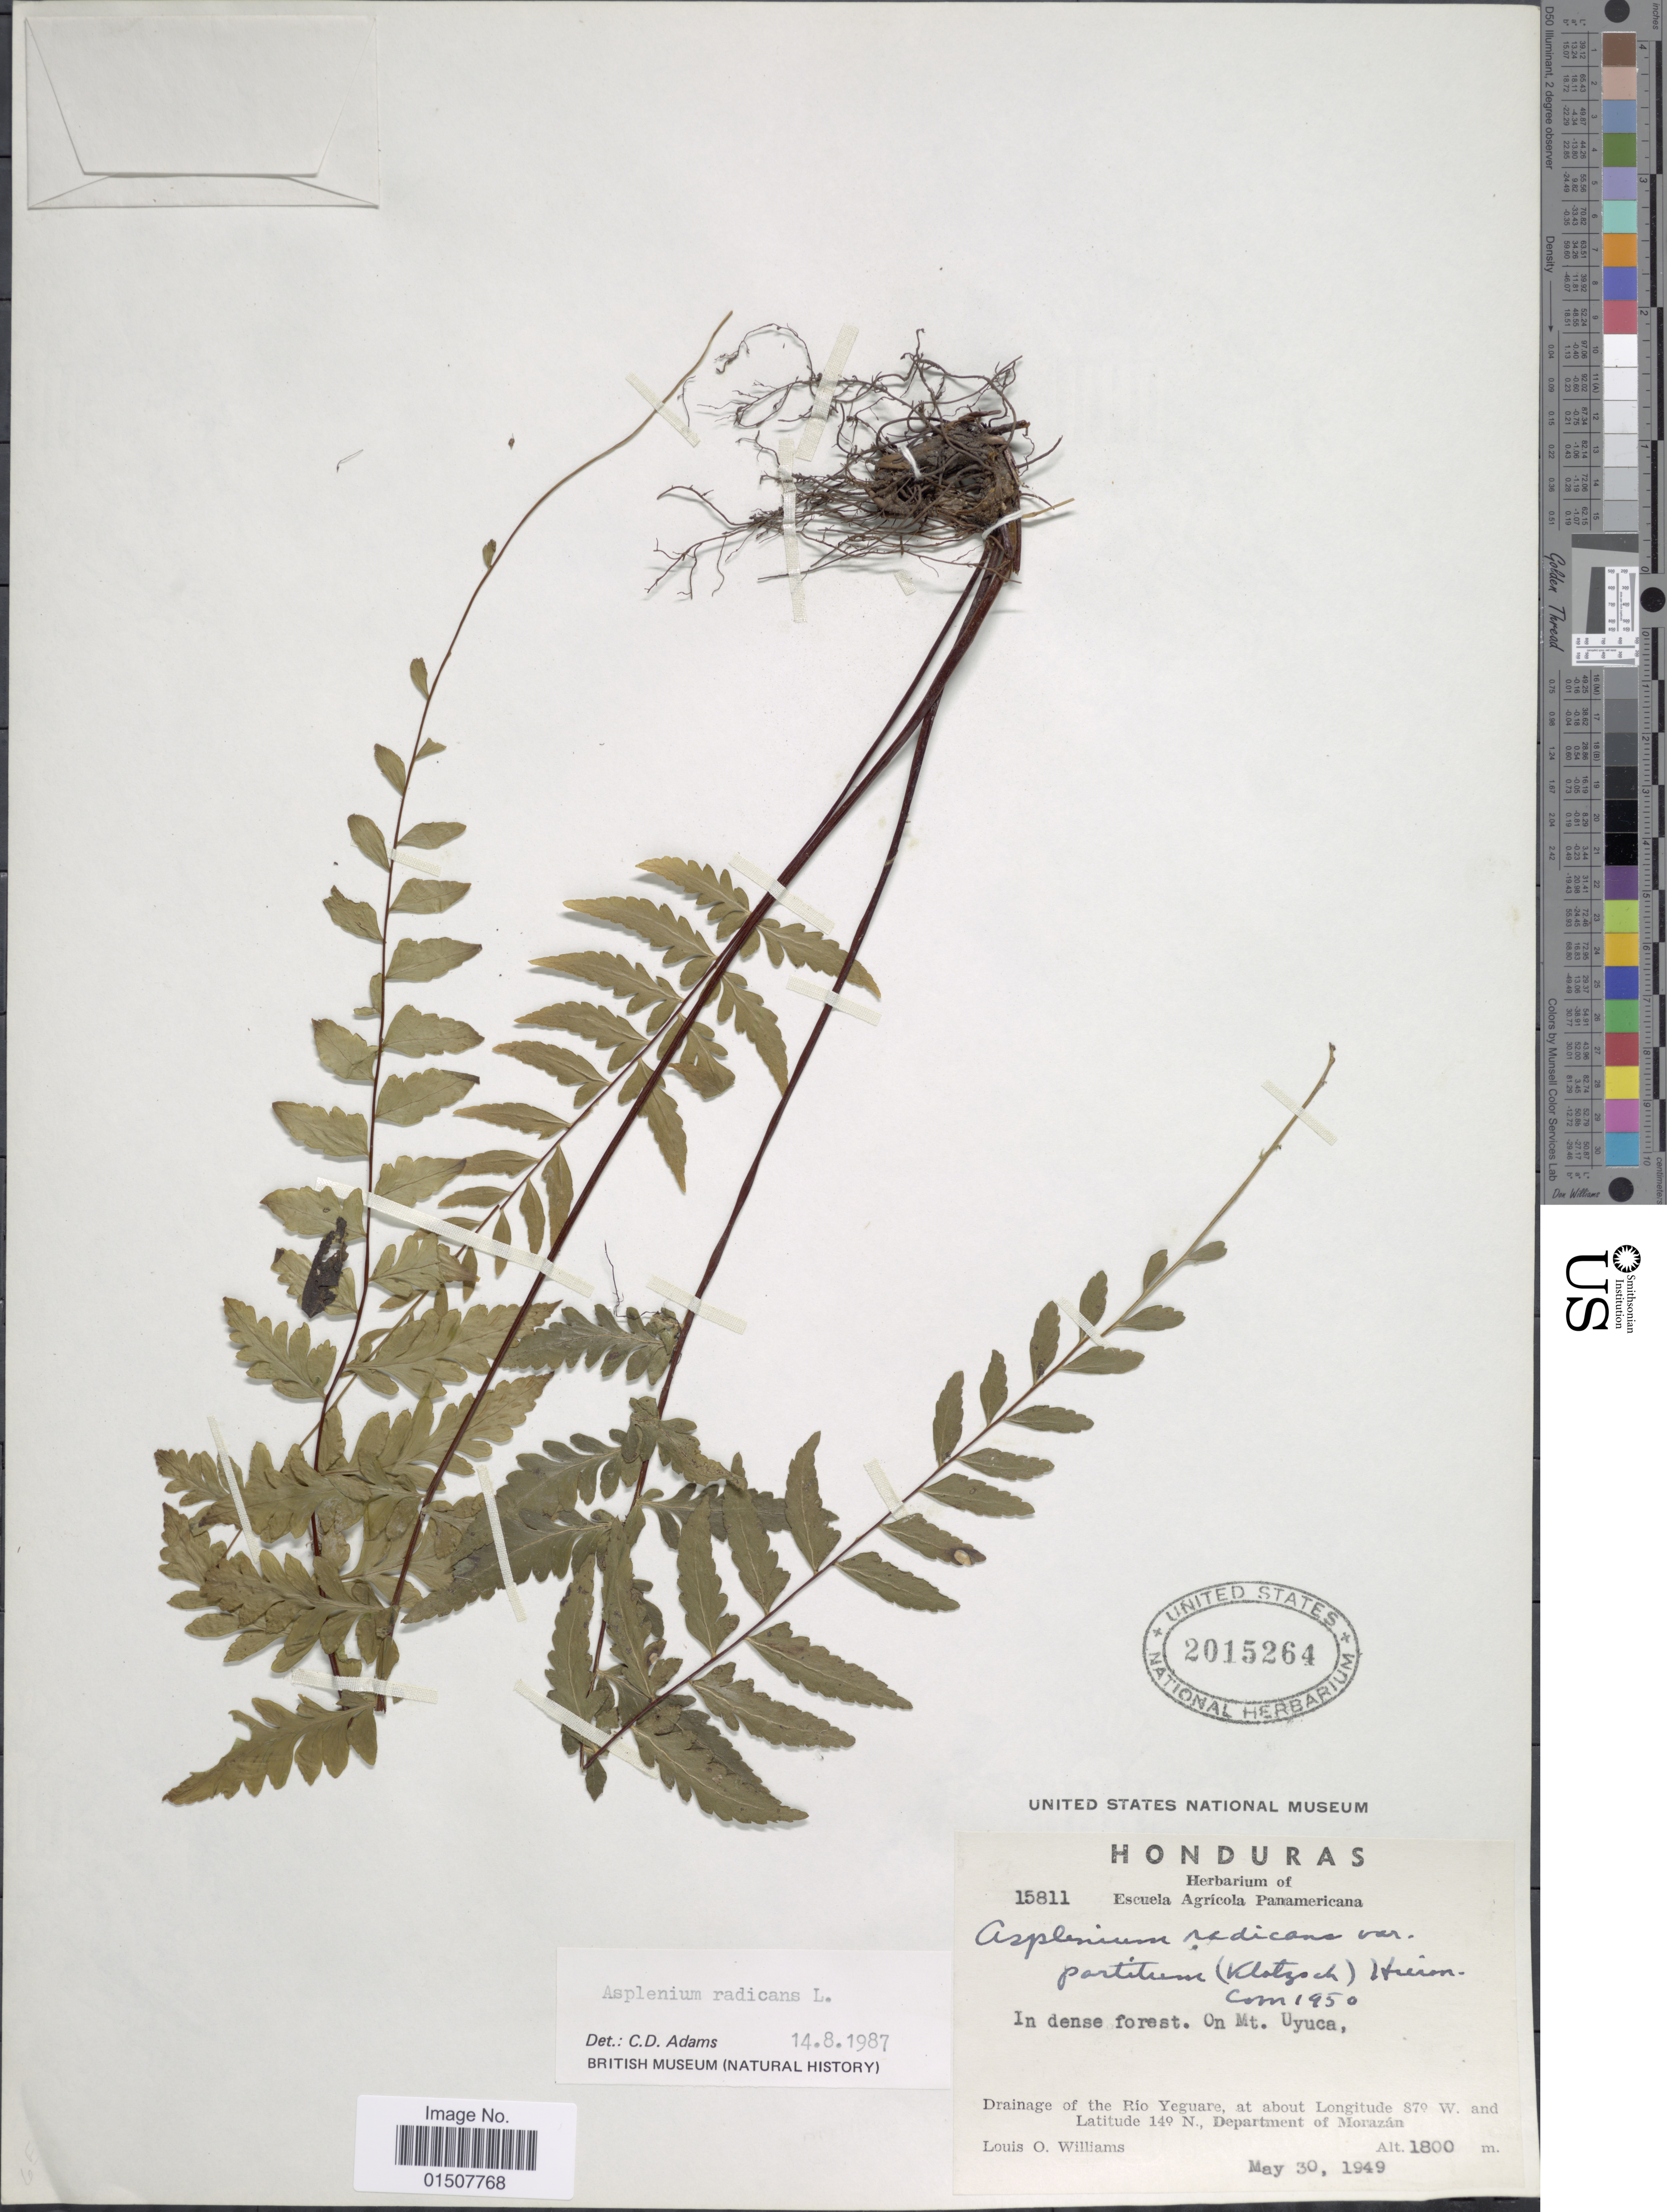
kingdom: Plantae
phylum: Tracheophyta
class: Polypodiopsida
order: Polypodiales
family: Aspleniaceae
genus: Asplenium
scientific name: Asplenium radicans var. radicans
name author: L.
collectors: L. O. Williams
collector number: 15811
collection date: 1949-05-30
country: Honduras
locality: In dense forest. On Mt. Uyuca, Drainage of the Rio Yeguare.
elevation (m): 1800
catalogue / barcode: US 2015264